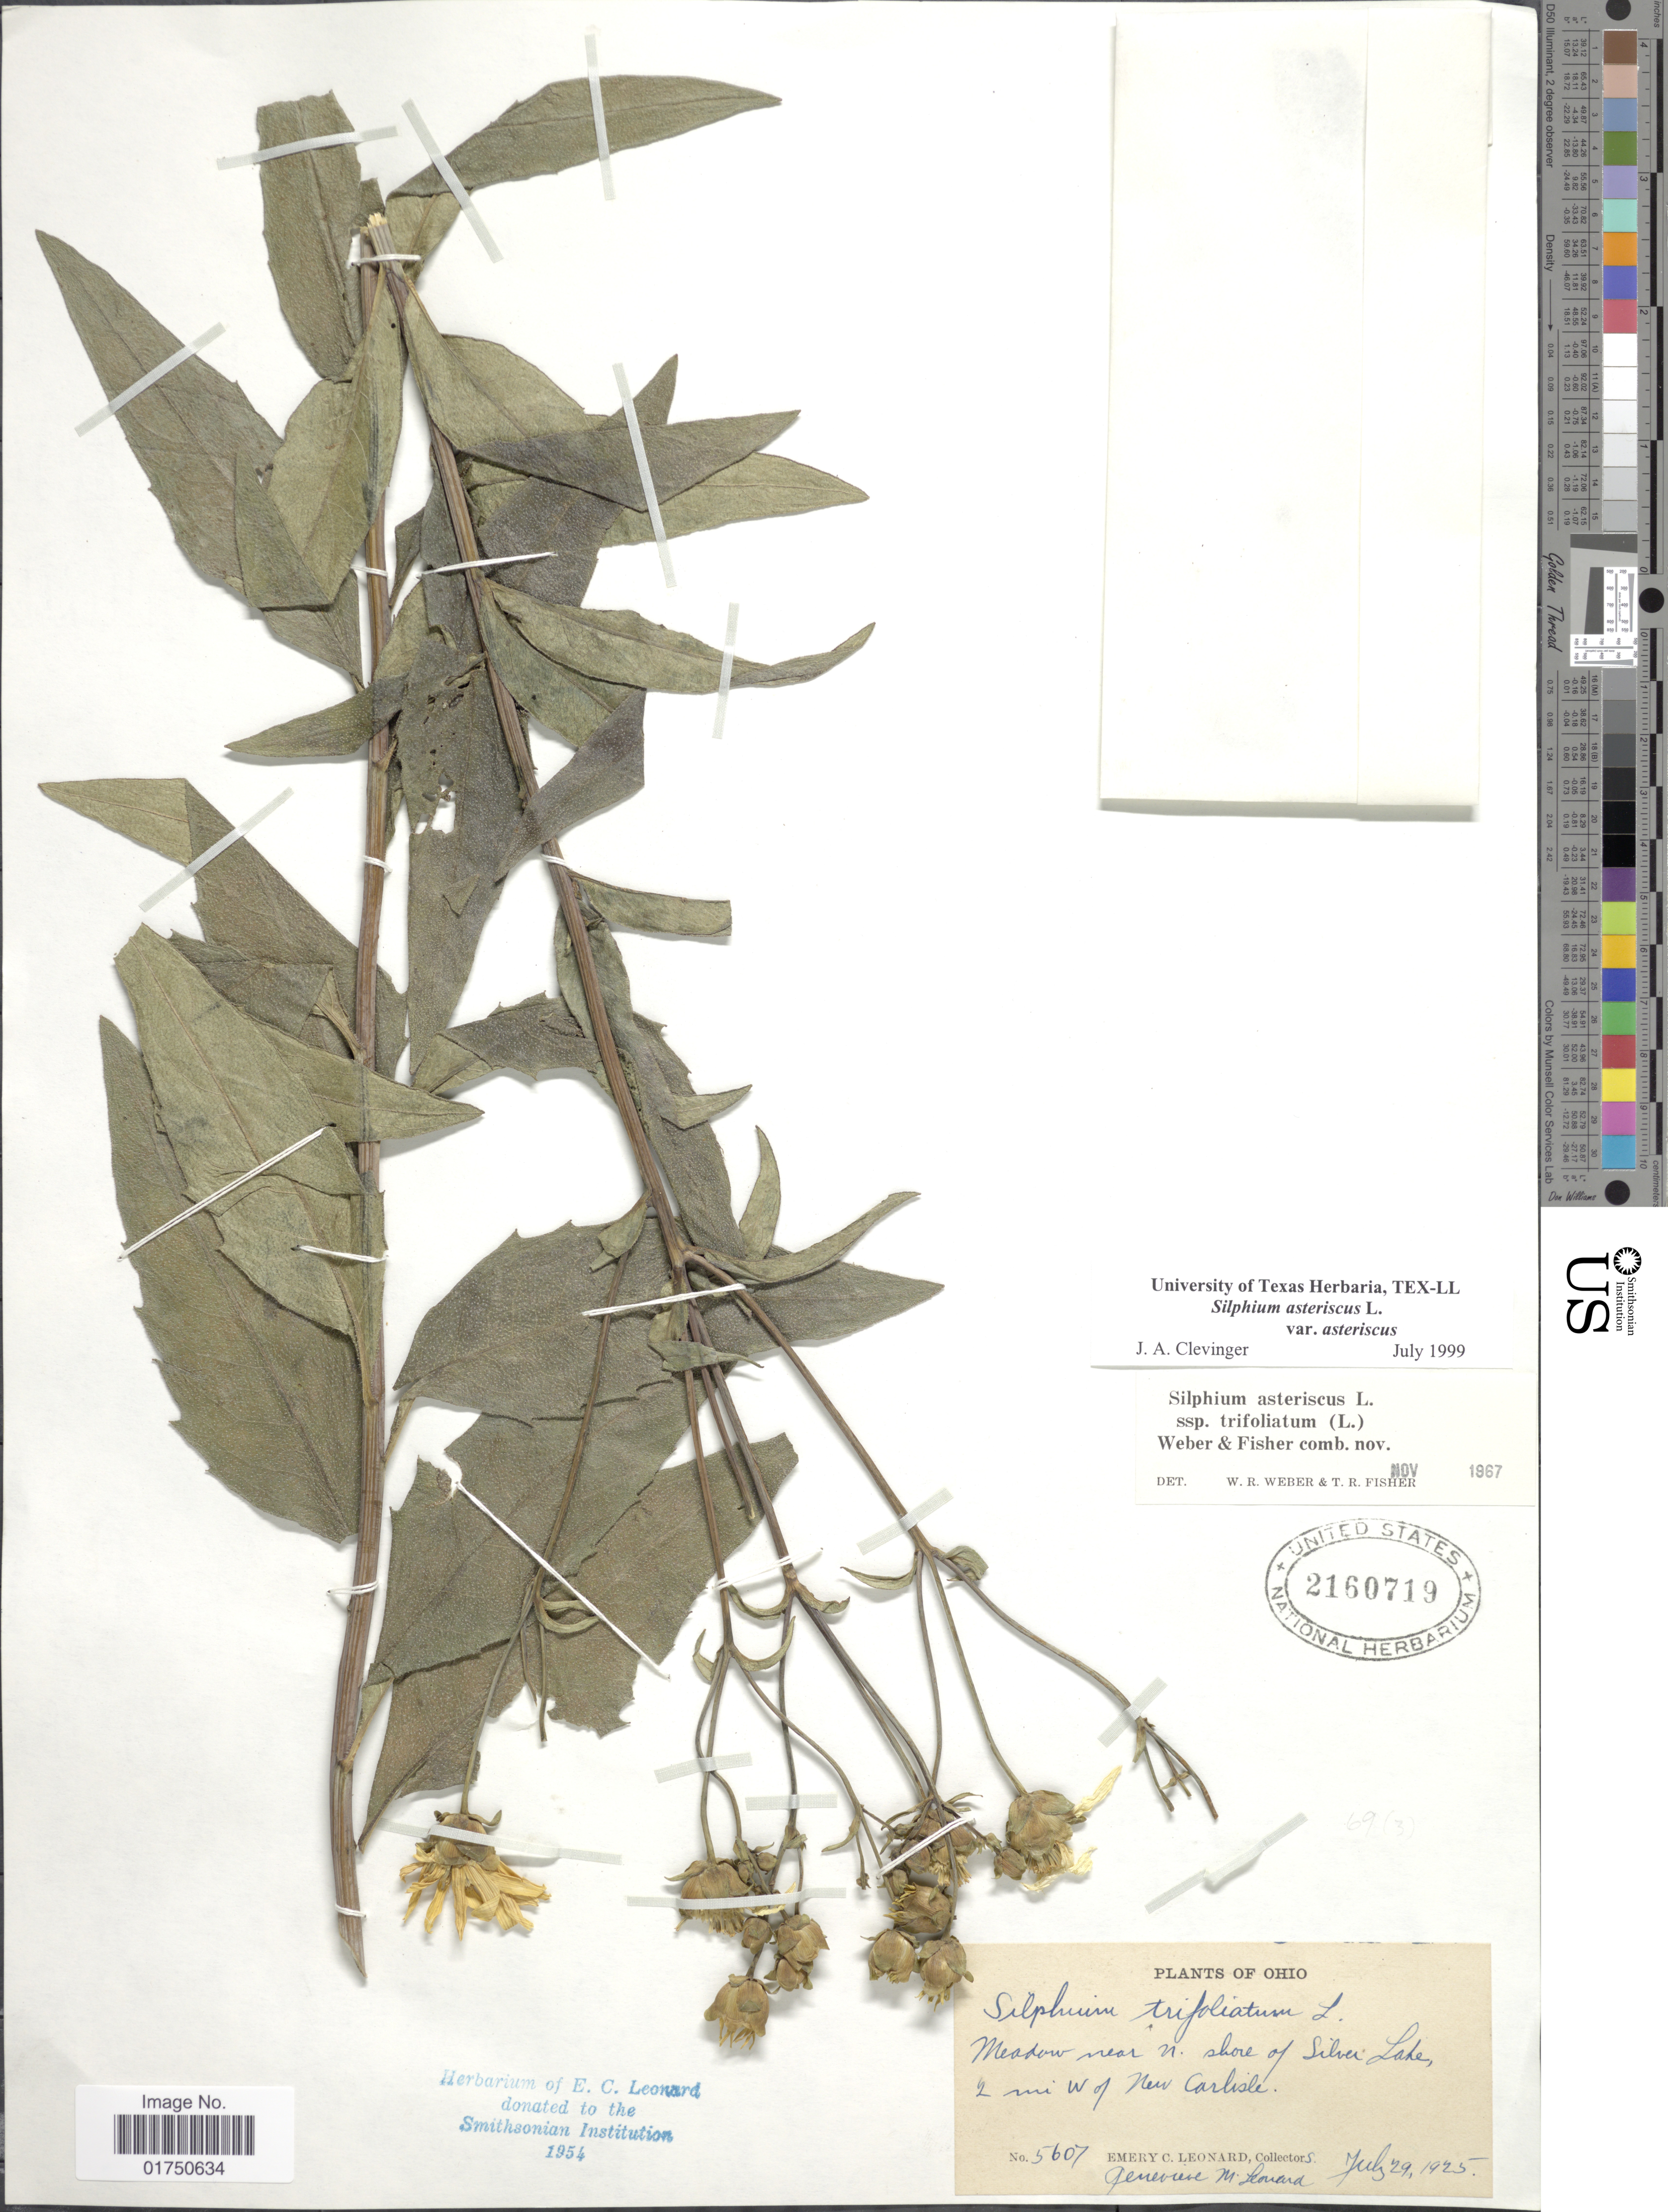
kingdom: Plantae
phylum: Tracheophyta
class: Magnoliopsida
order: Asterales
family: Asteraceae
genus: Silphium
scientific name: Silphium asteriscus var. asteriscus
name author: L.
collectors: E. C. Leonard & G. M. Leonard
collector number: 5607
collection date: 1925-07-29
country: United States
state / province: Ohio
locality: Meadow near N. shore of Silver Lake, 2 mi W of New Carlisle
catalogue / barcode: US 2160719